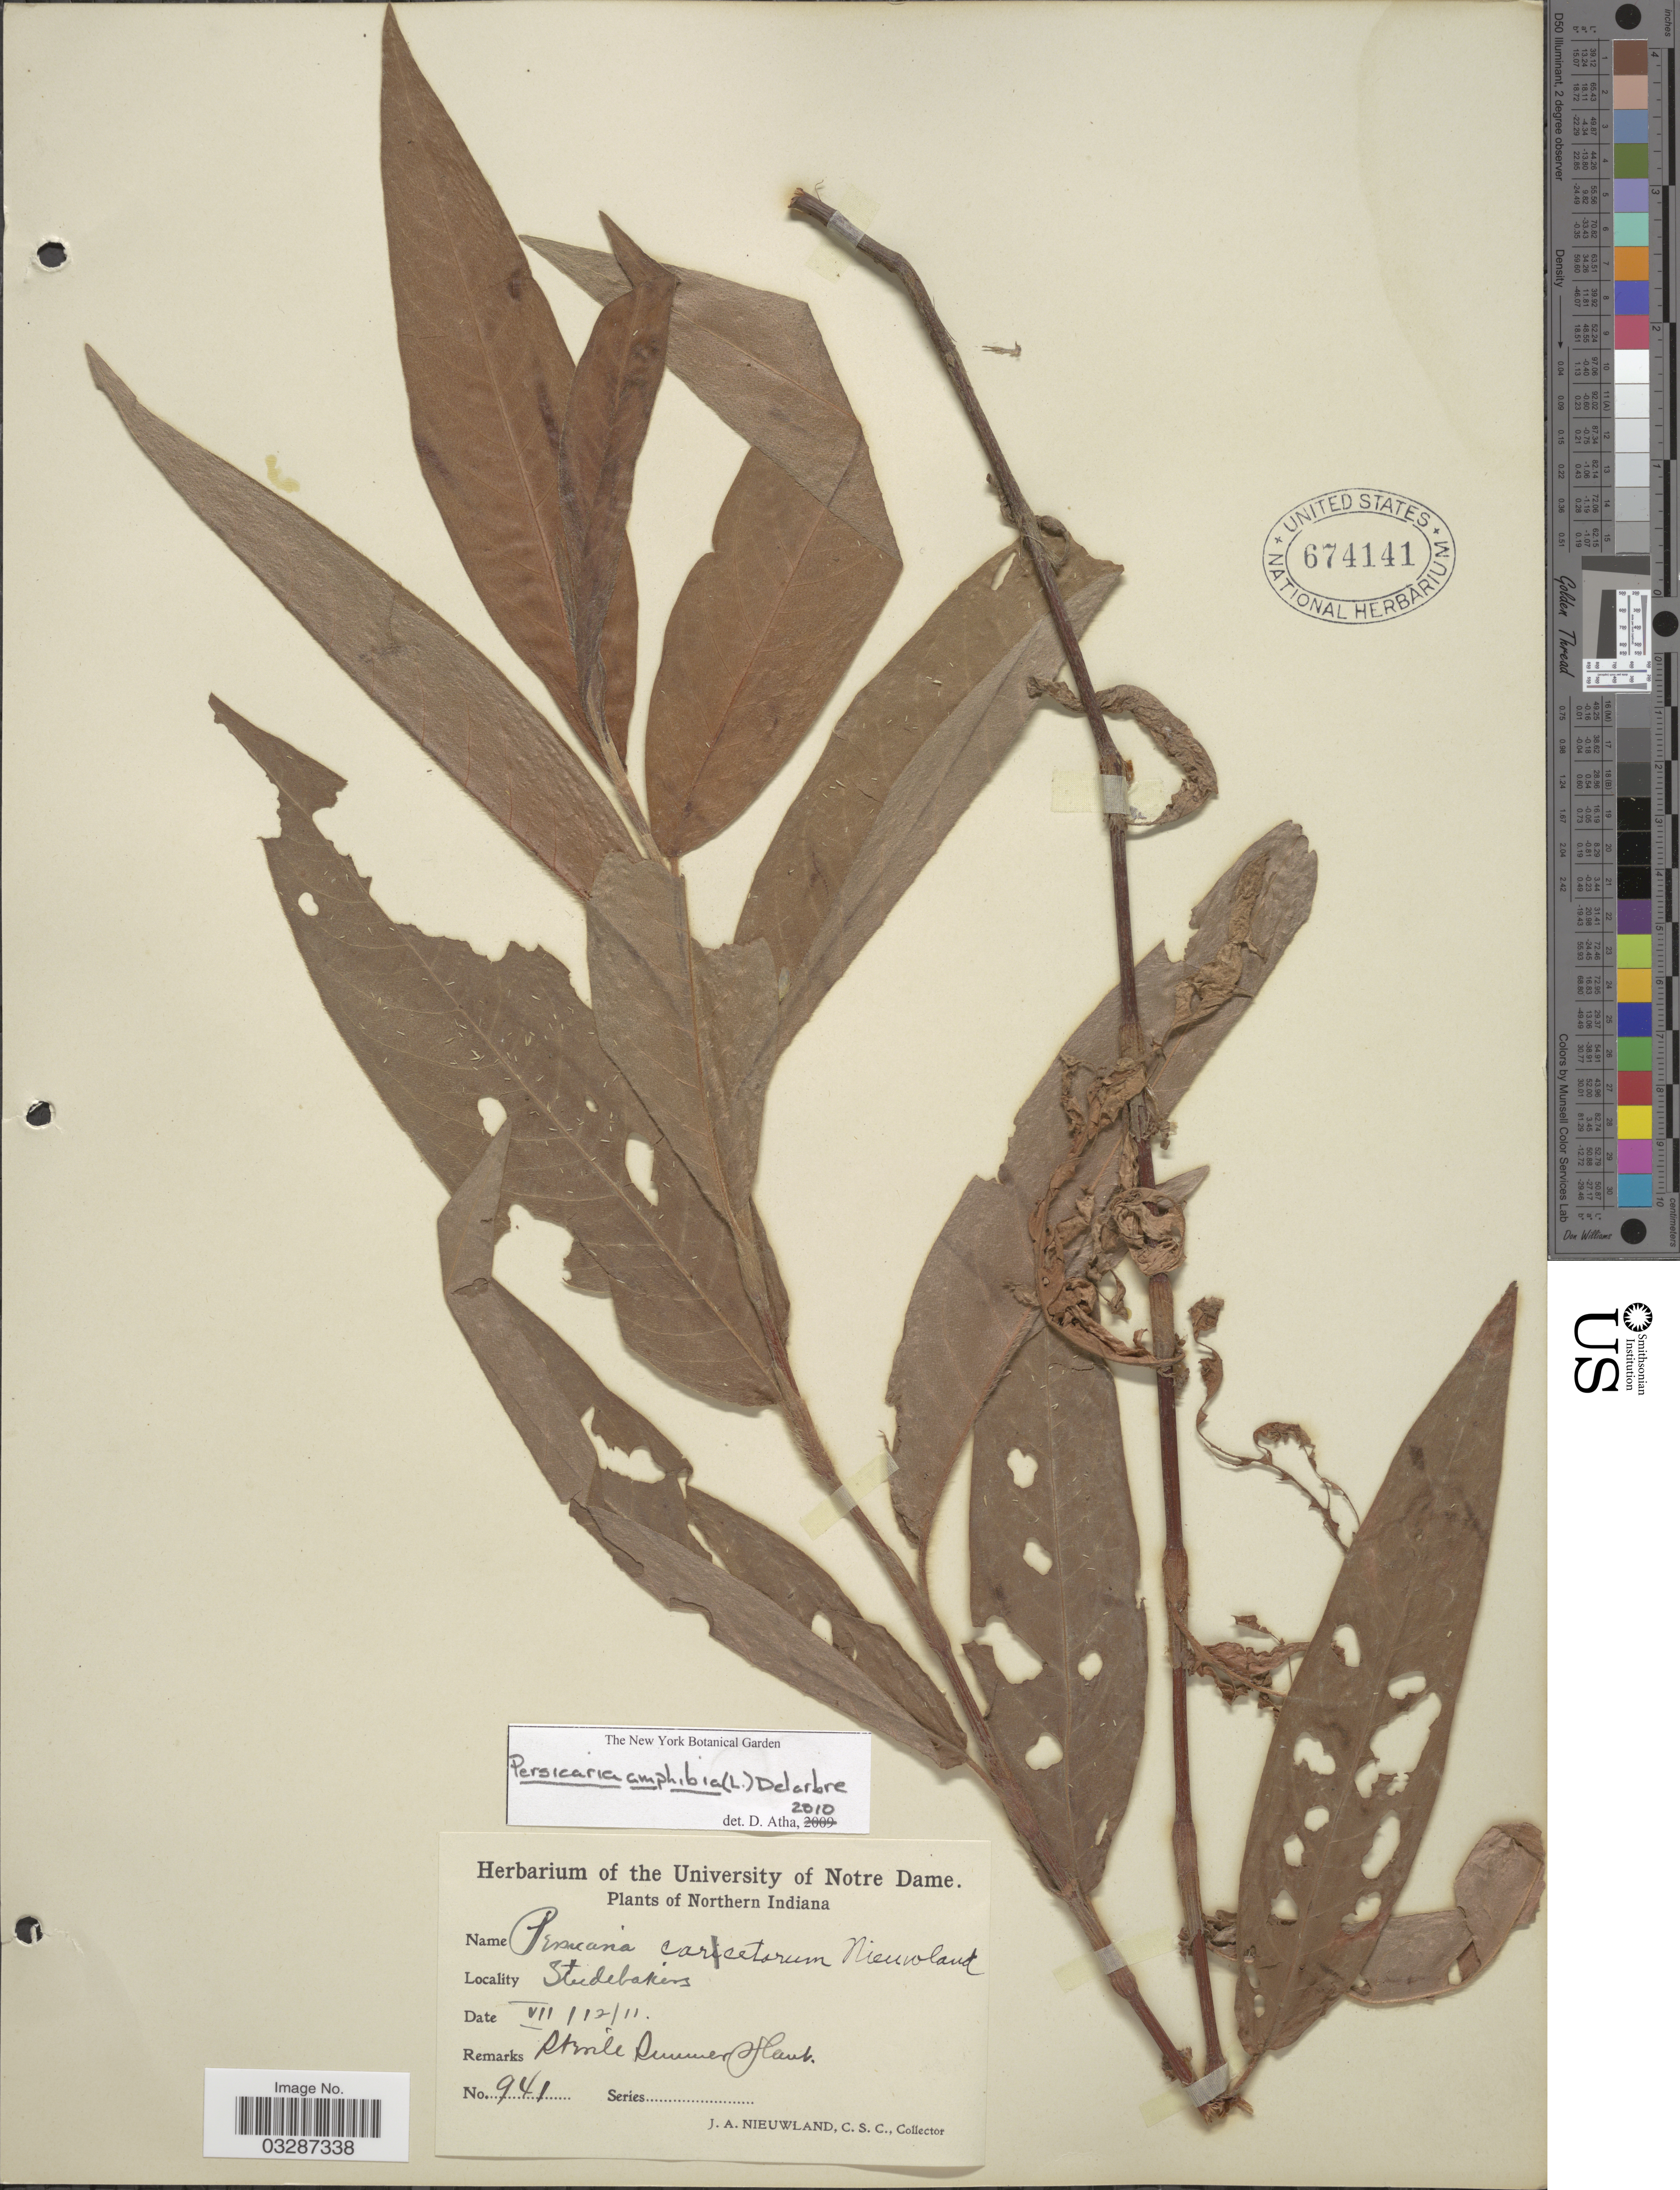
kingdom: Plantae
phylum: Tracheophyta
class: Magnoliopsida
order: Caryophyllales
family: Polygonaceae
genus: Persicaria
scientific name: Persicaria amphibia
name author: (L.) Delarbre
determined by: Atha, D. E.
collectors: J. A. Nieuwland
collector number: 941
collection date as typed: Transcribed d/m/y: 12/7/11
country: United States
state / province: Indiana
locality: Northern Indiana. Studebakers.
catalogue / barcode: US 674141